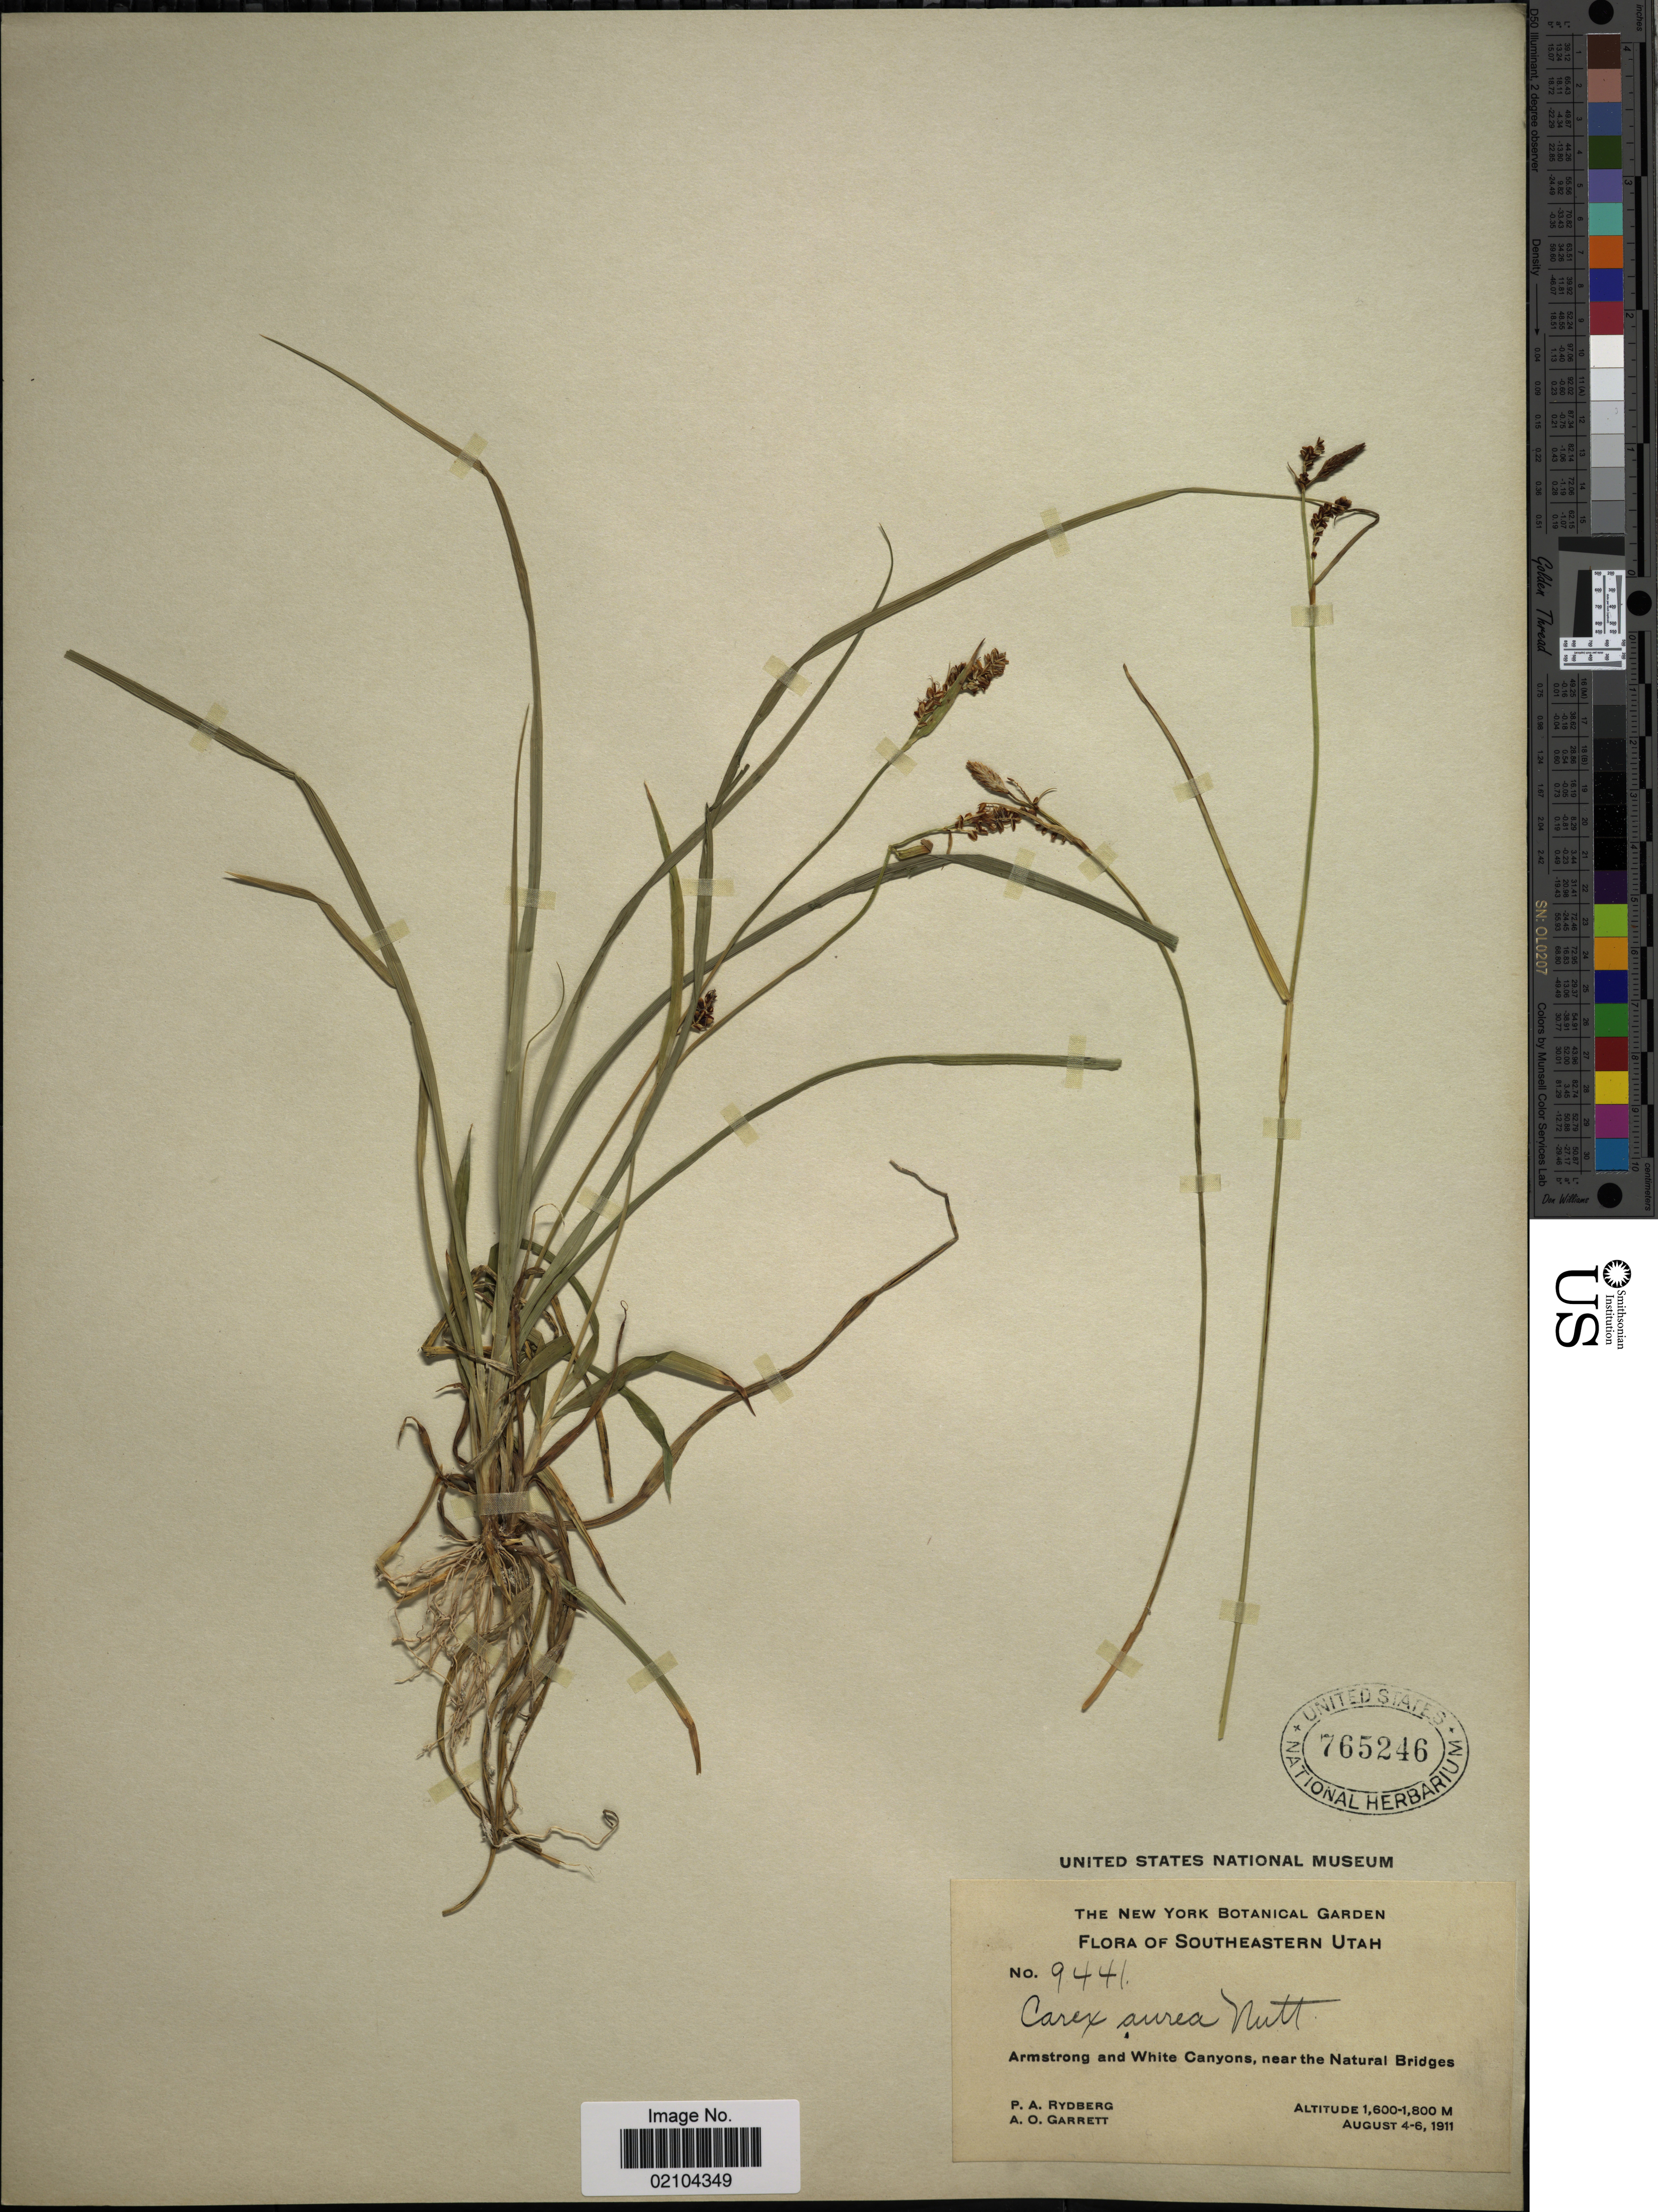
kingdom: Plantae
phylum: Tracheophyta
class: Liliopsida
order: Poales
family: Cyperaceae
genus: Carex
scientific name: Carex aurea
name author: Nutt.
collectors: P. A. Rydberg & A. O. Garrett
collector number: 9441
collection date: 1911-08-04/1911-08-06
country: United States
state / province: Utah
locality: Southeastern Utah, Armstrong and White Canyons, near the Natural Bridges.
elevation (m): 1600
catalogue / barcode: US 765246